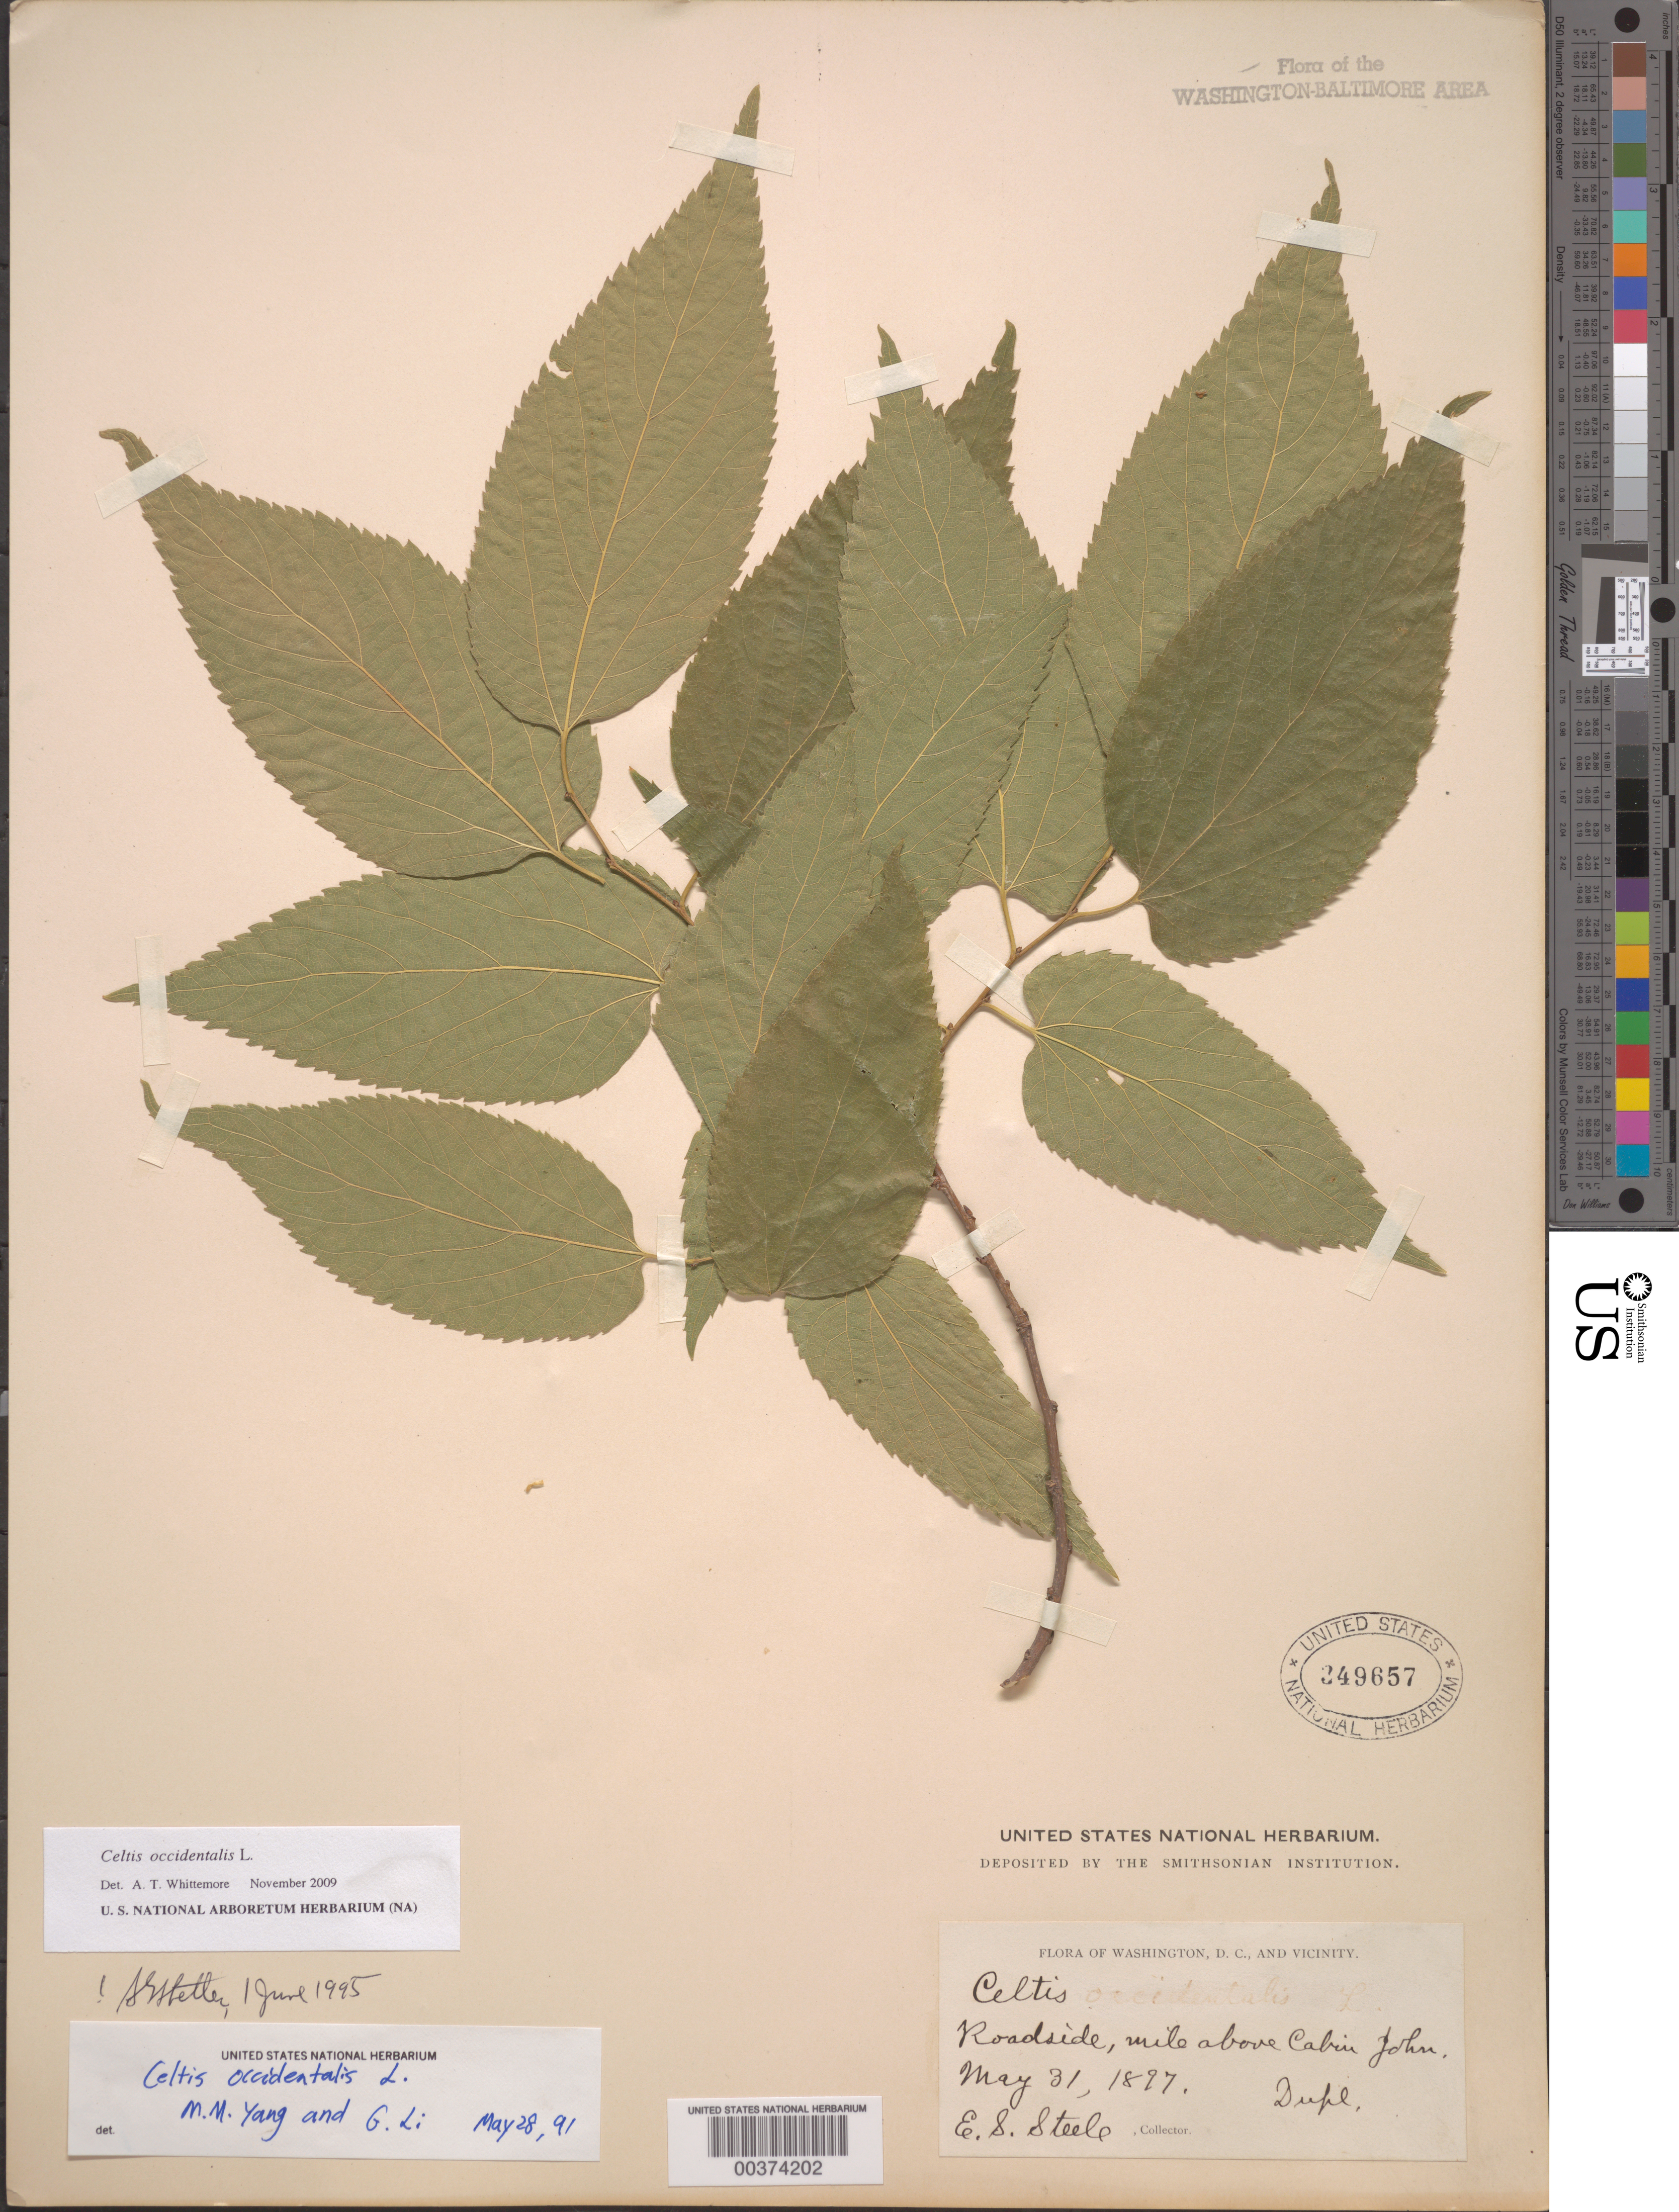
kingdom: Plantae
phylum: Tracheophyta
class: Magnoliopsida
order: Rosales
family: Cannabaceae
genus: Celtis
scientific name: Celtis occidentalis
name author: L.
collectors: E. Steele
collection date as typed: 31 May 1897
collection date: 1897-05-31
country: United States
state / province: Maryland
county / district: Montgomery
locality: Above Cabin John C. & O. Canal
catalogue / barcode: US 349657